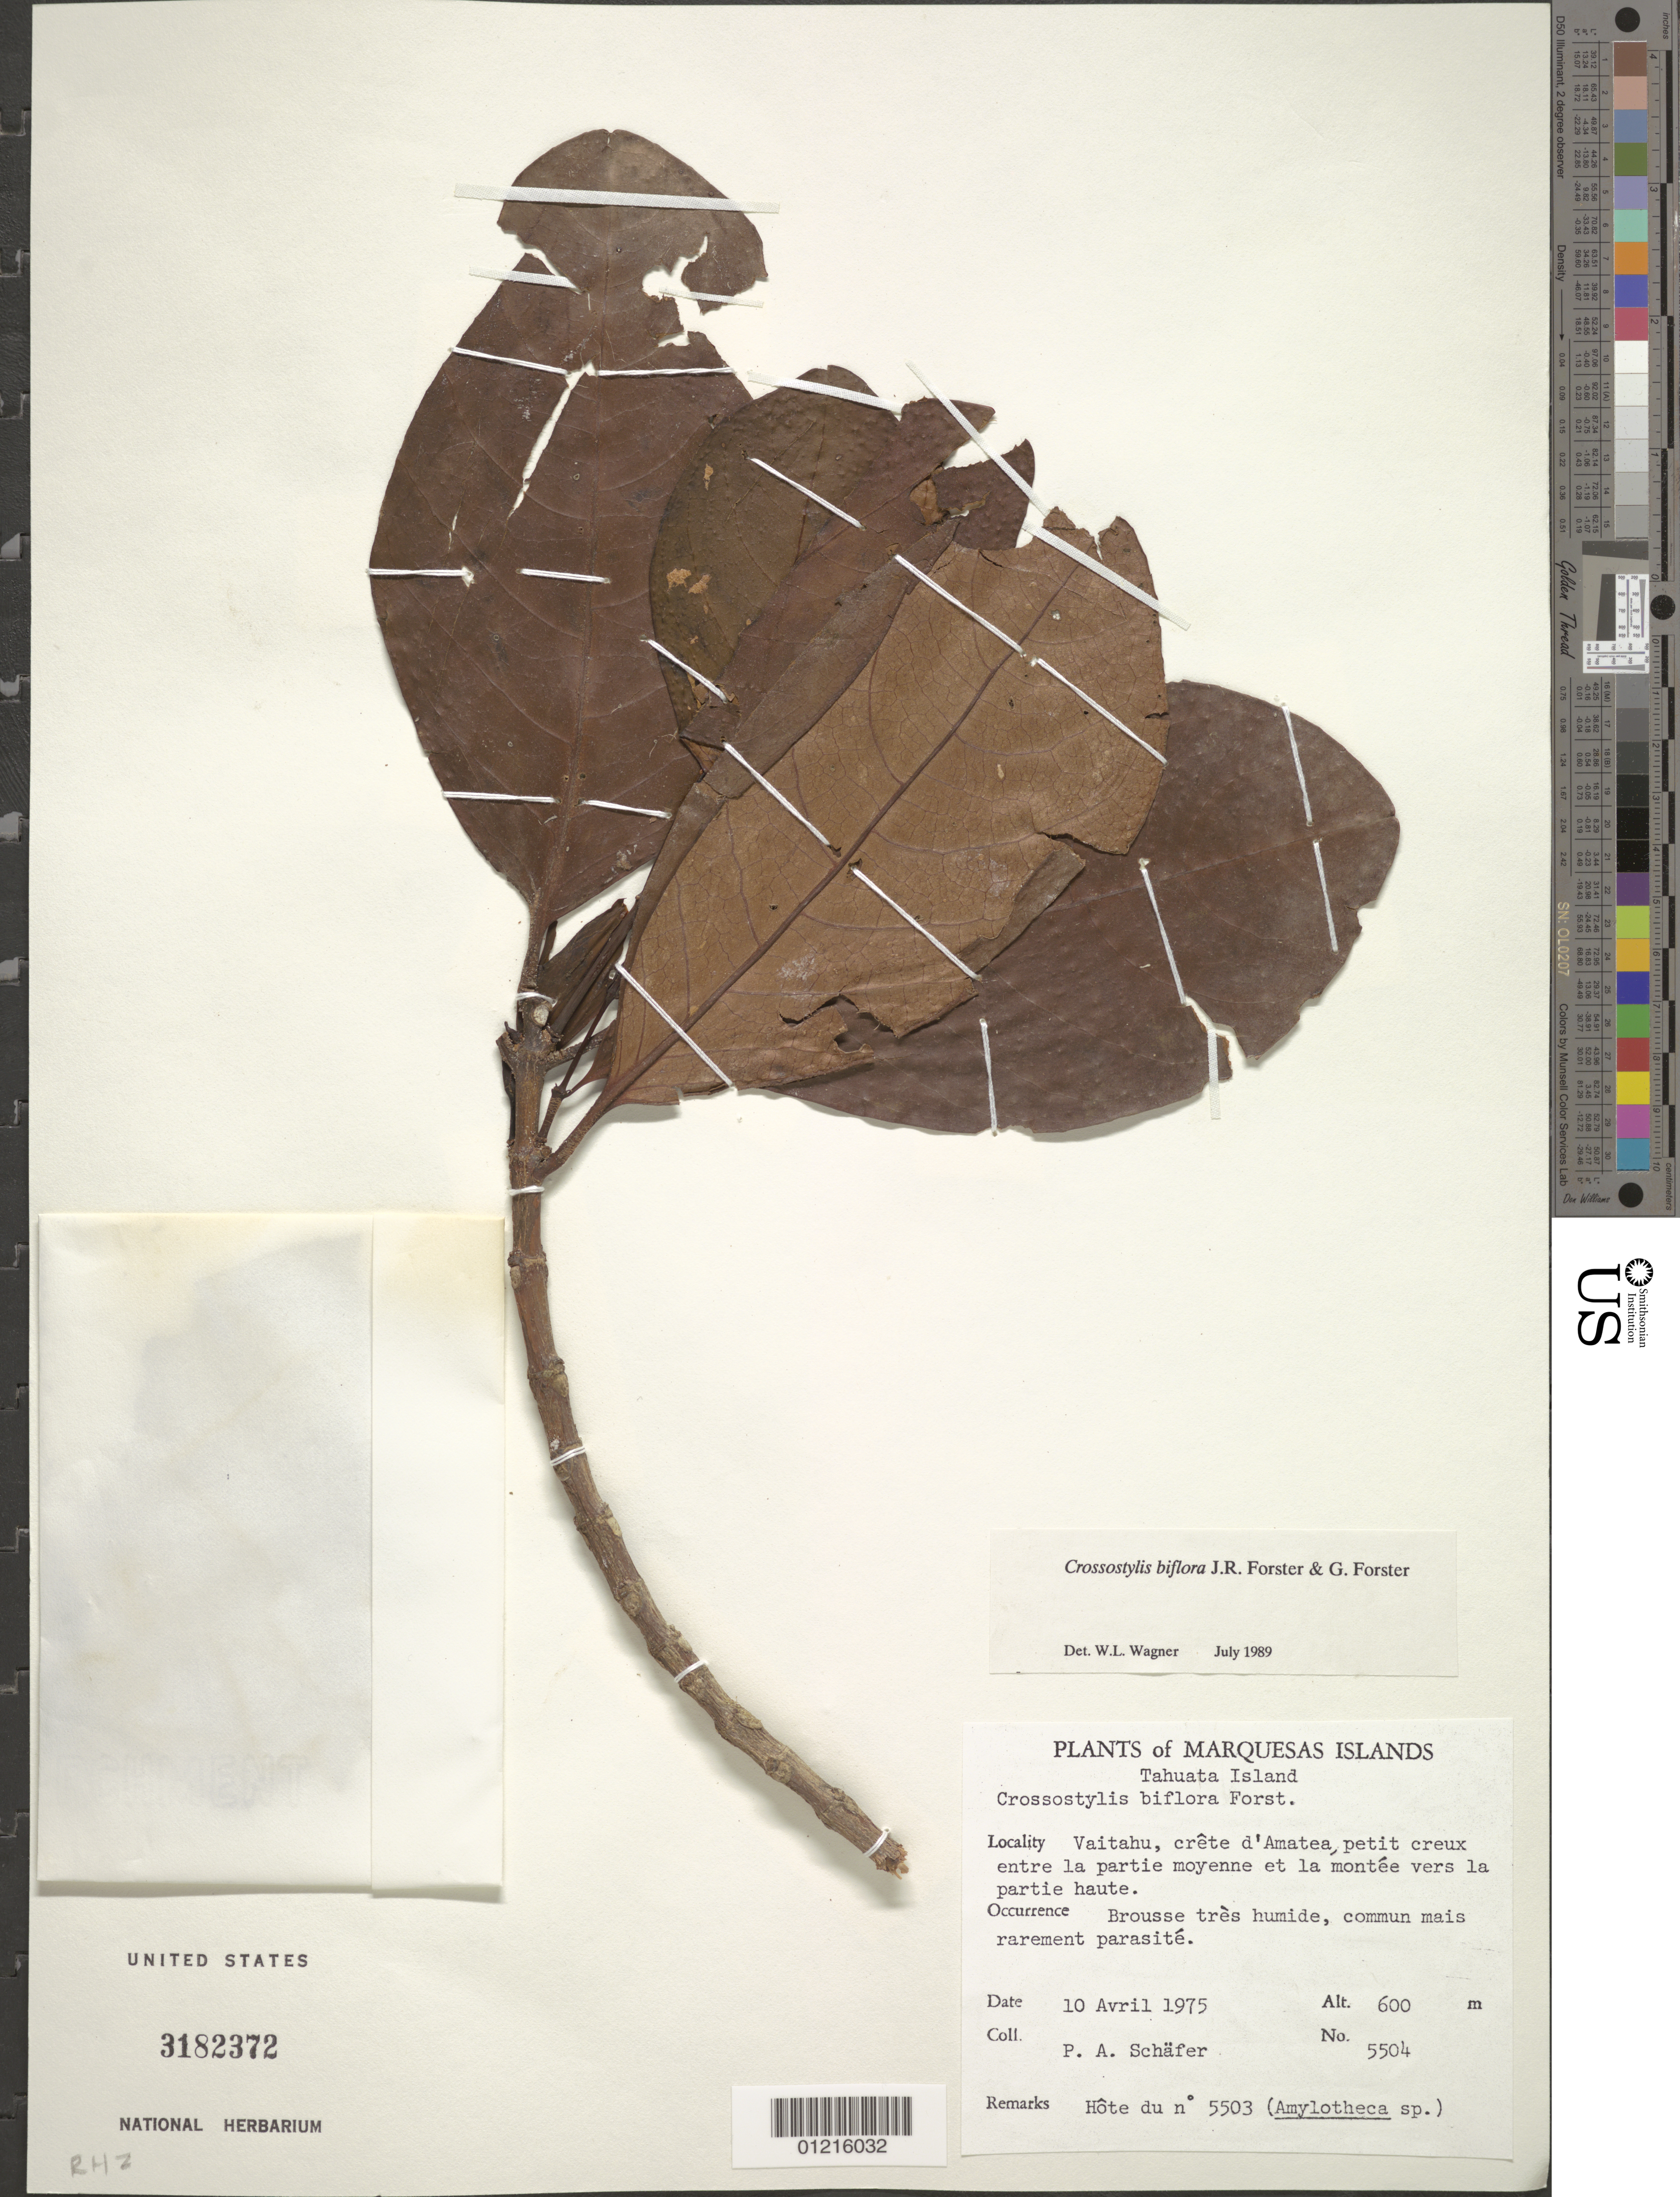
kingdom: Plantae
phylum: Tracheophyta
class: Magnoliopsida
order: Malpighiales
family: Rhizophoraceae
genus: Crossostylis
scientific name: Crossostylis biflora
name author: J.R. Forst. & G. Forst.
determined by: Wagner, W. L., (BOT), Smithsonian Institution - National Museum of Natural History (UNITED STATES)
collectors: P. A. Schäfer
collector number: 5504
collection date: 1975-04-12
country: French Polynesia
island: Tahuata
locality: Vaitahu, crête d'Amatea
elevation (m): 600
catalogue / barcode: US 3182372